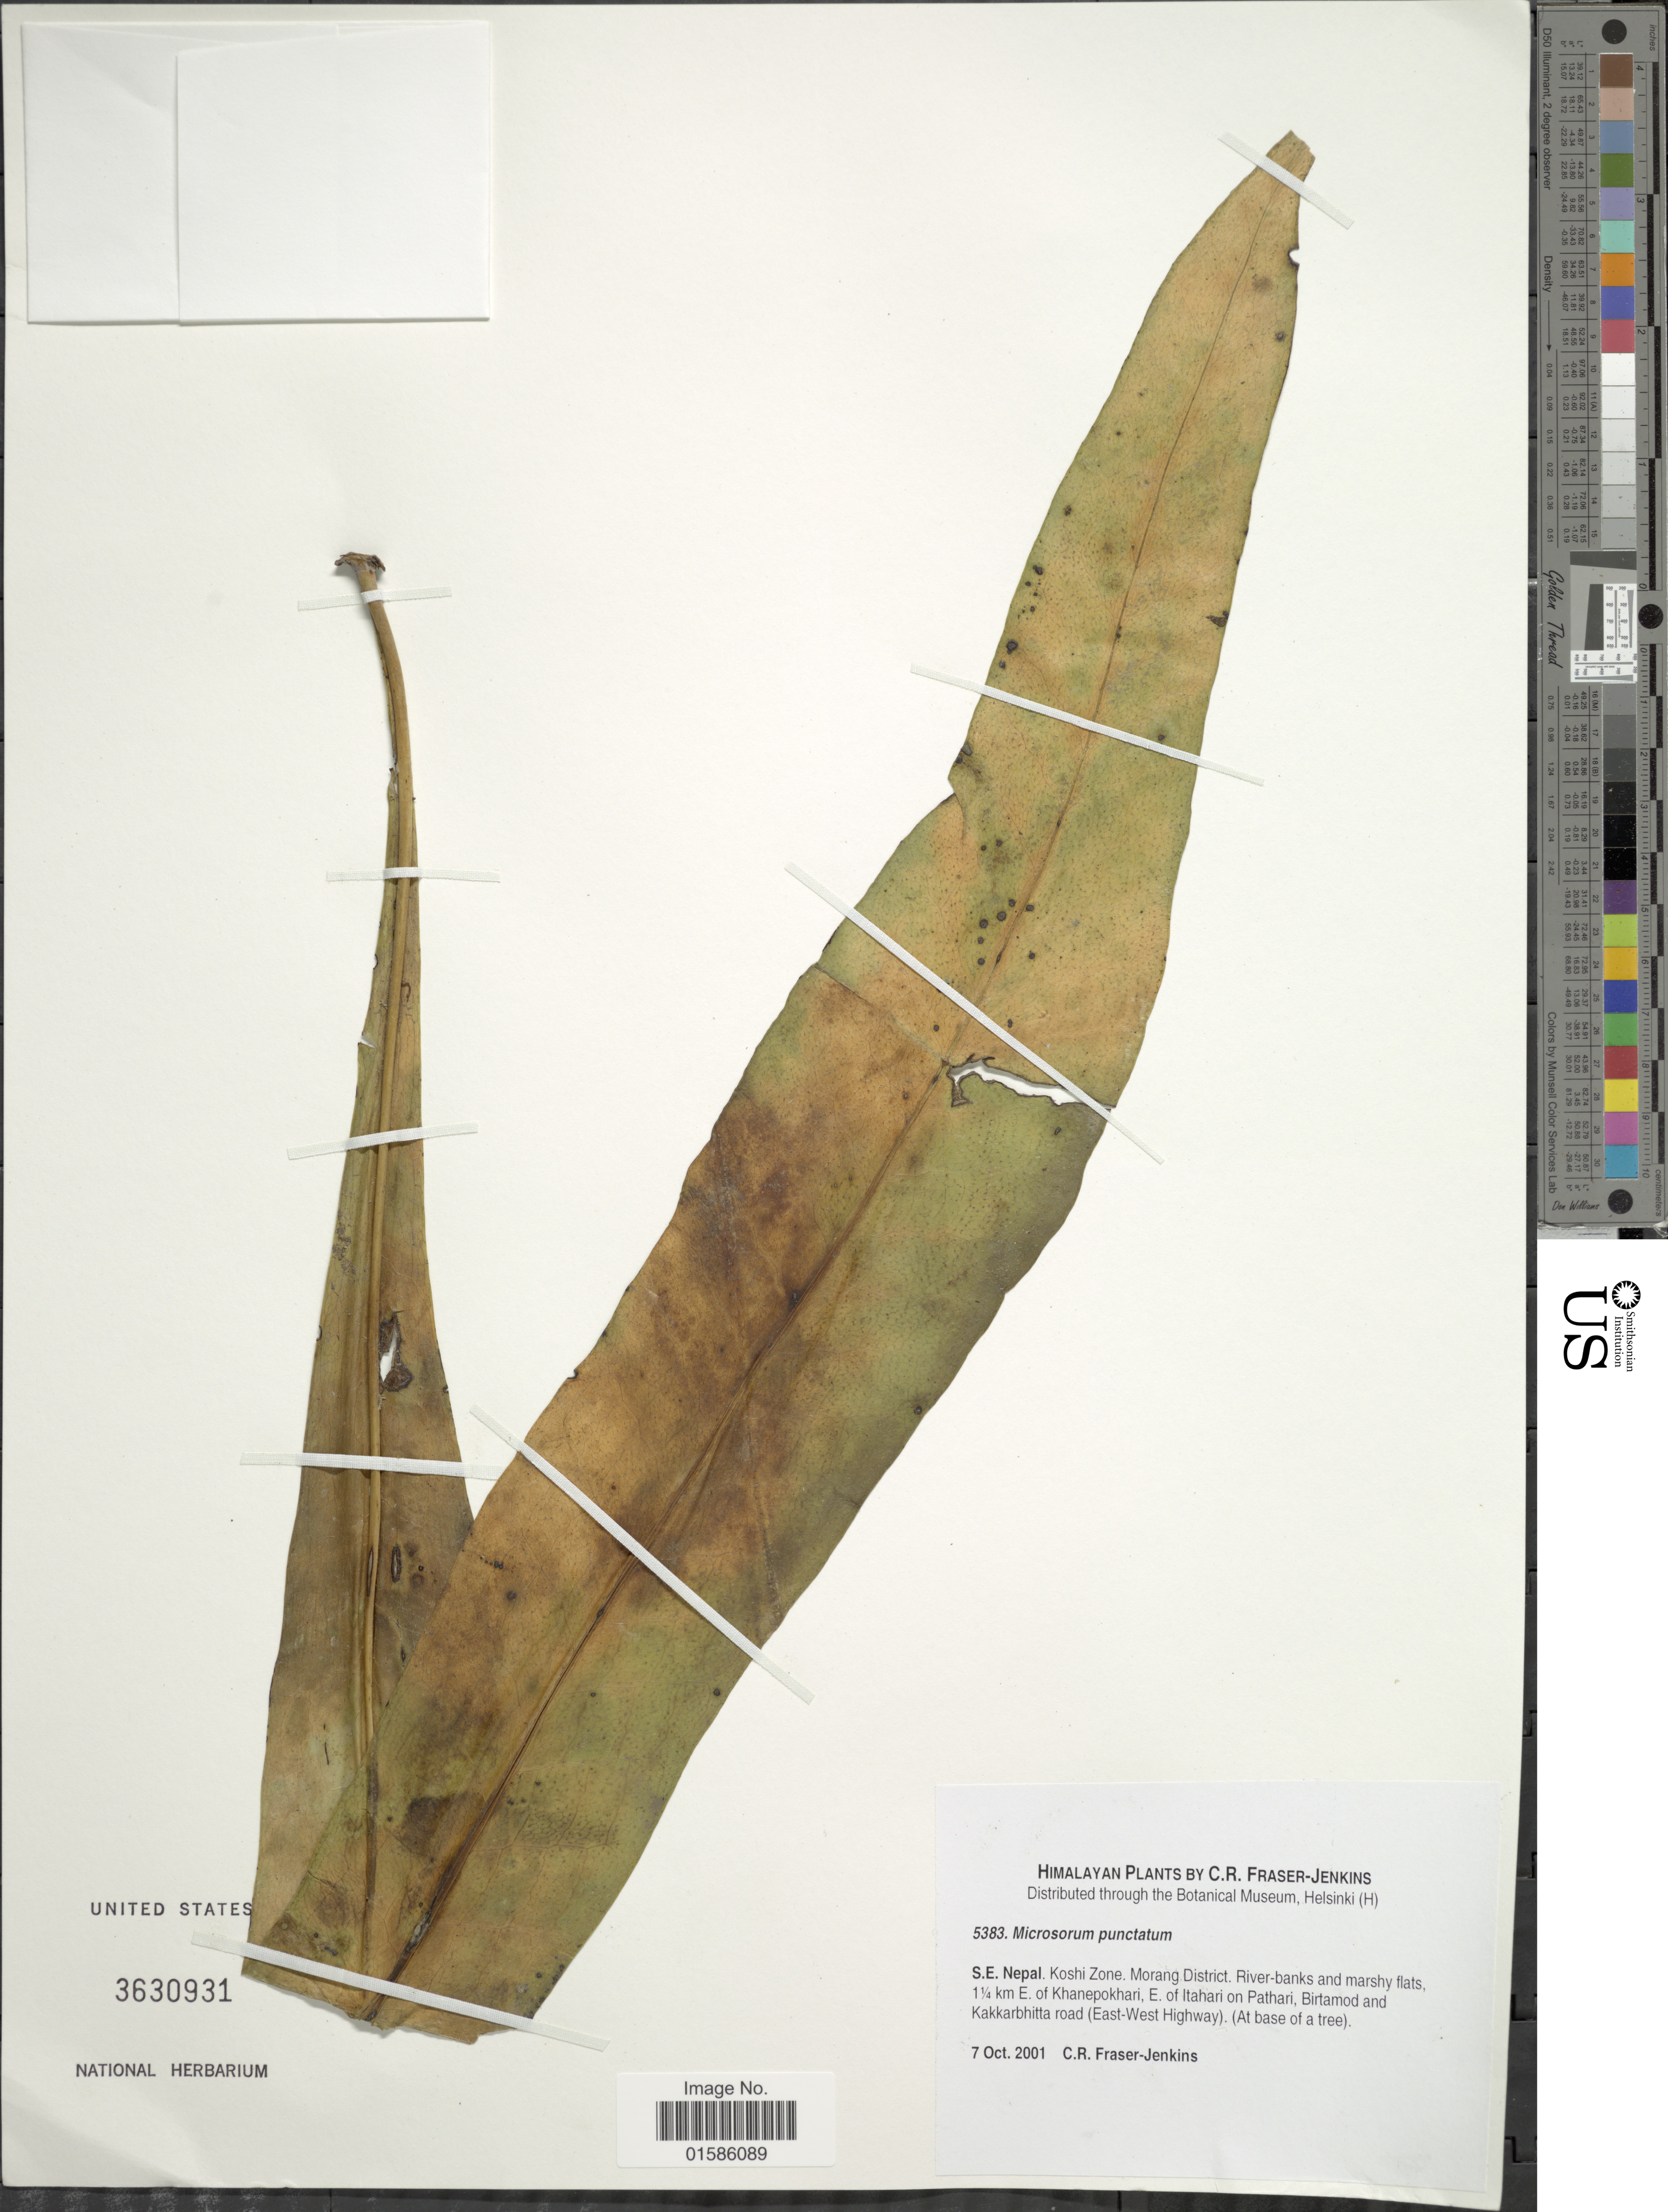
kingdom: Plantae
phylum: Tracheophyta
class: Polypodiopsida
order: Polypodiales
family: Polypodiaceae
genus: Microsorum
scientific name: Microsorum punctatum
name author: (L.) Copel.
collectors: C. R. Fraser-Jenkins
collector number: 5383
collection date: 2001-10-07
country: Nepal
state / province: Kosi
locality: Himalayan, S.E. Nepal. Koshi Zone. Morang District. River-banks and marshy flats, 1¼ km E of Khanepokhari, E. of Itahari on Pathari, Birtamood and Kakkarbhitta road (East-West Highway)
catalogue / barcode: US 3630931